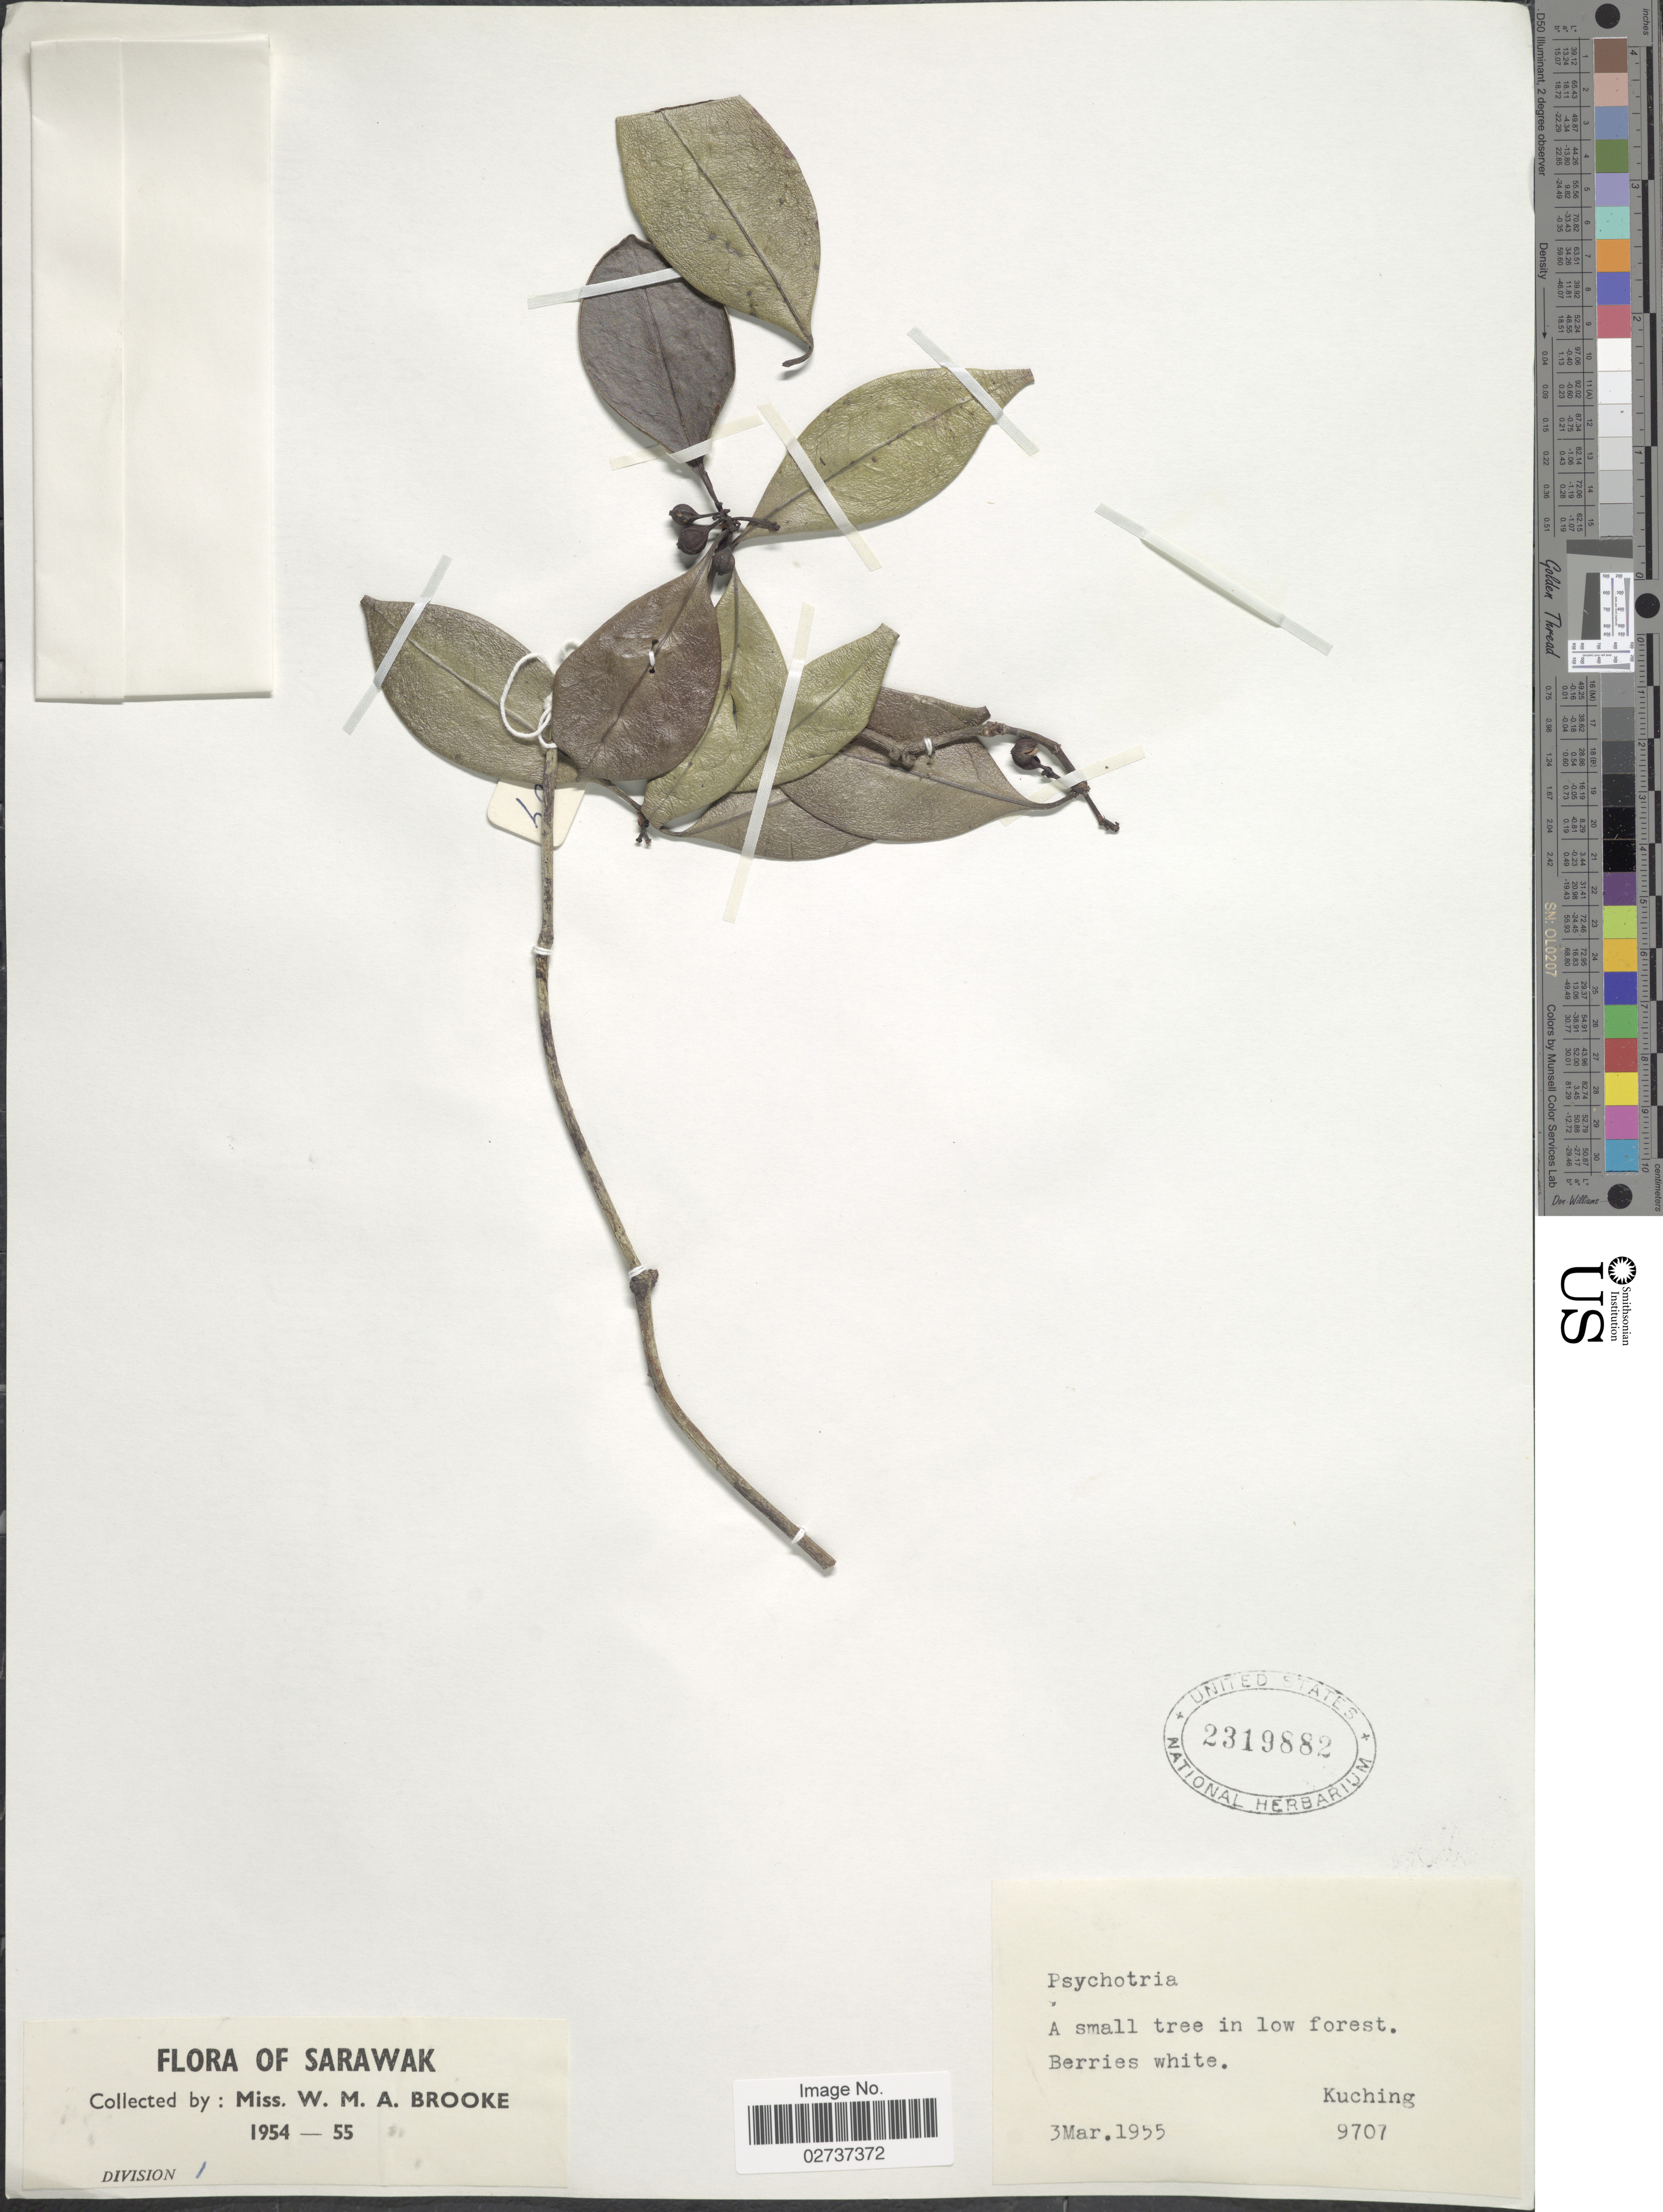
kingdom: Plantae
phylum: Tracheophyta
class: Magnoliopsida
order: Gentianales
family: Rubiaceae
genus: Psychotria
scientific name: Psychotria sp.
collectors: W. Brooke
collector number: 9707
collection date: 1955-03-03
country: Malaysia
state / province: Sarawak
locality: Kuching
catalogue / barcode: US 2319882